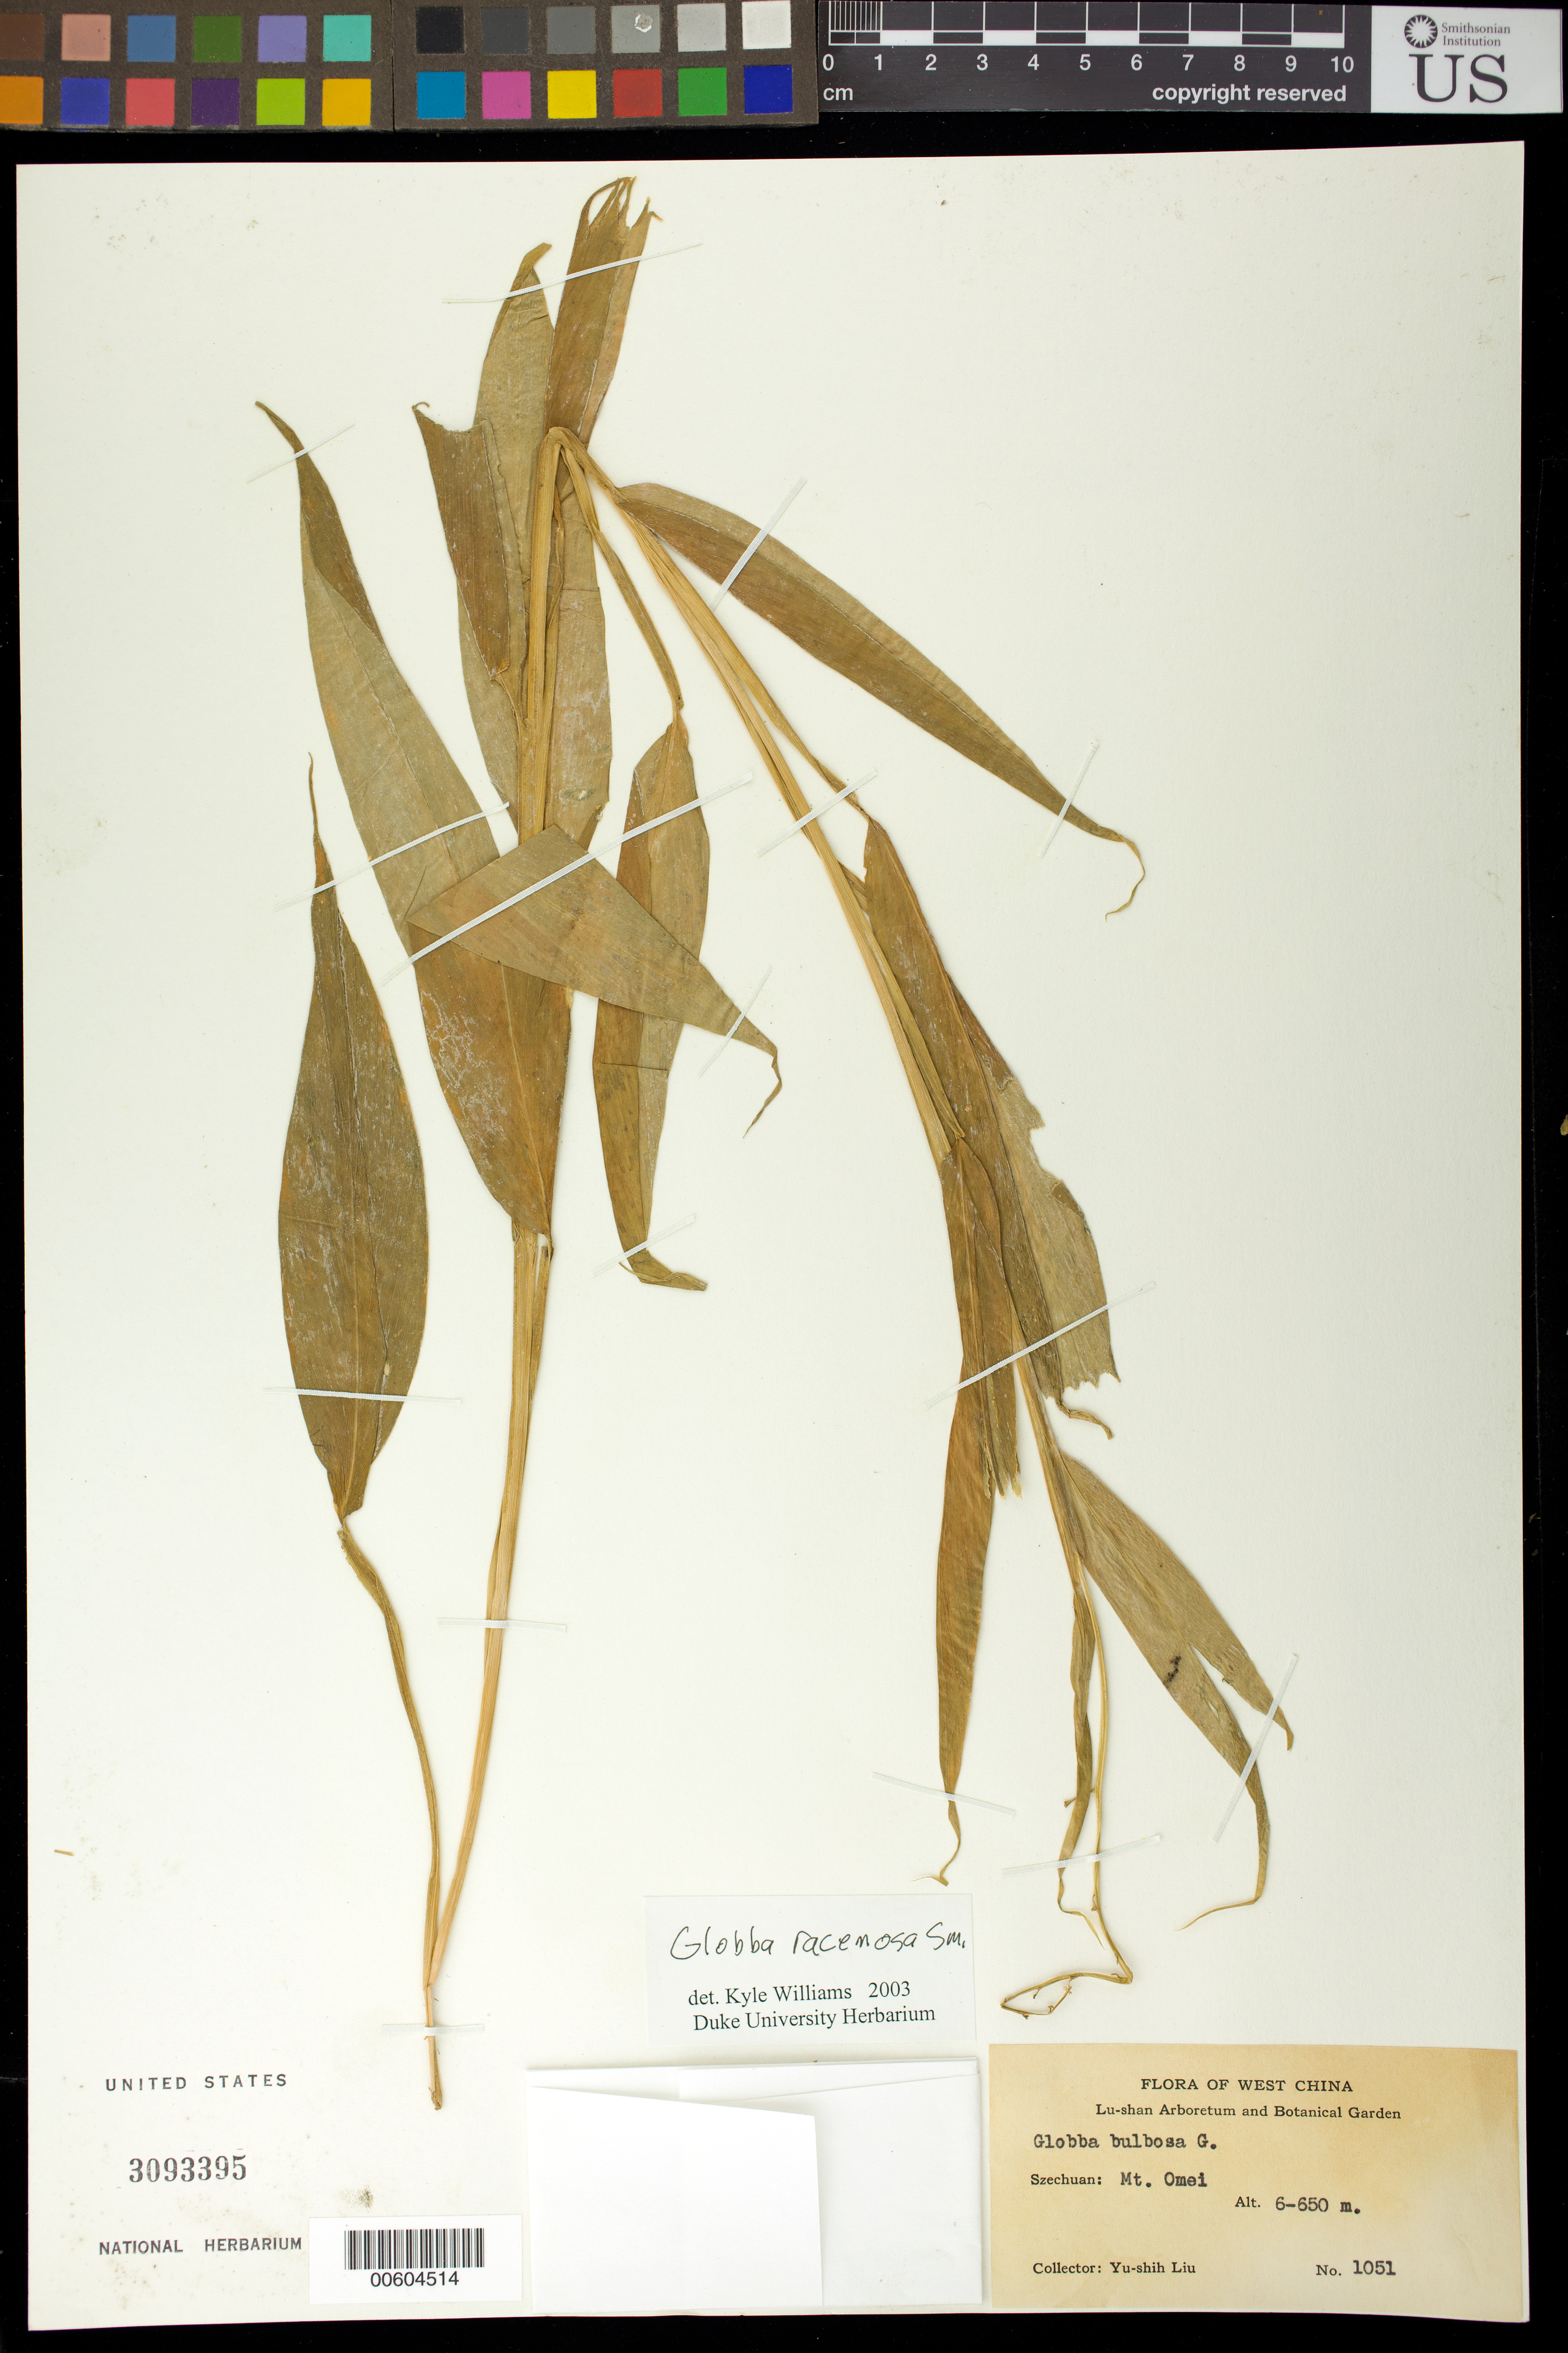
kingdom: Plantae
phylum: Tracheophyta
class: Liliopsida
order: Zingiberales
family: Zingiberaceae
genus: Globba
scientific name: Globba racemosa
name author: Sm.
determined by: Williams, K. J.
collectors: Y. S. Liu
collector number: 27687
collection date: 1937-10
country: China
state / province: Sichuan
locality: Mt. Omei, western China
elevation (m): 6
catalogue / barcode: US 3093395